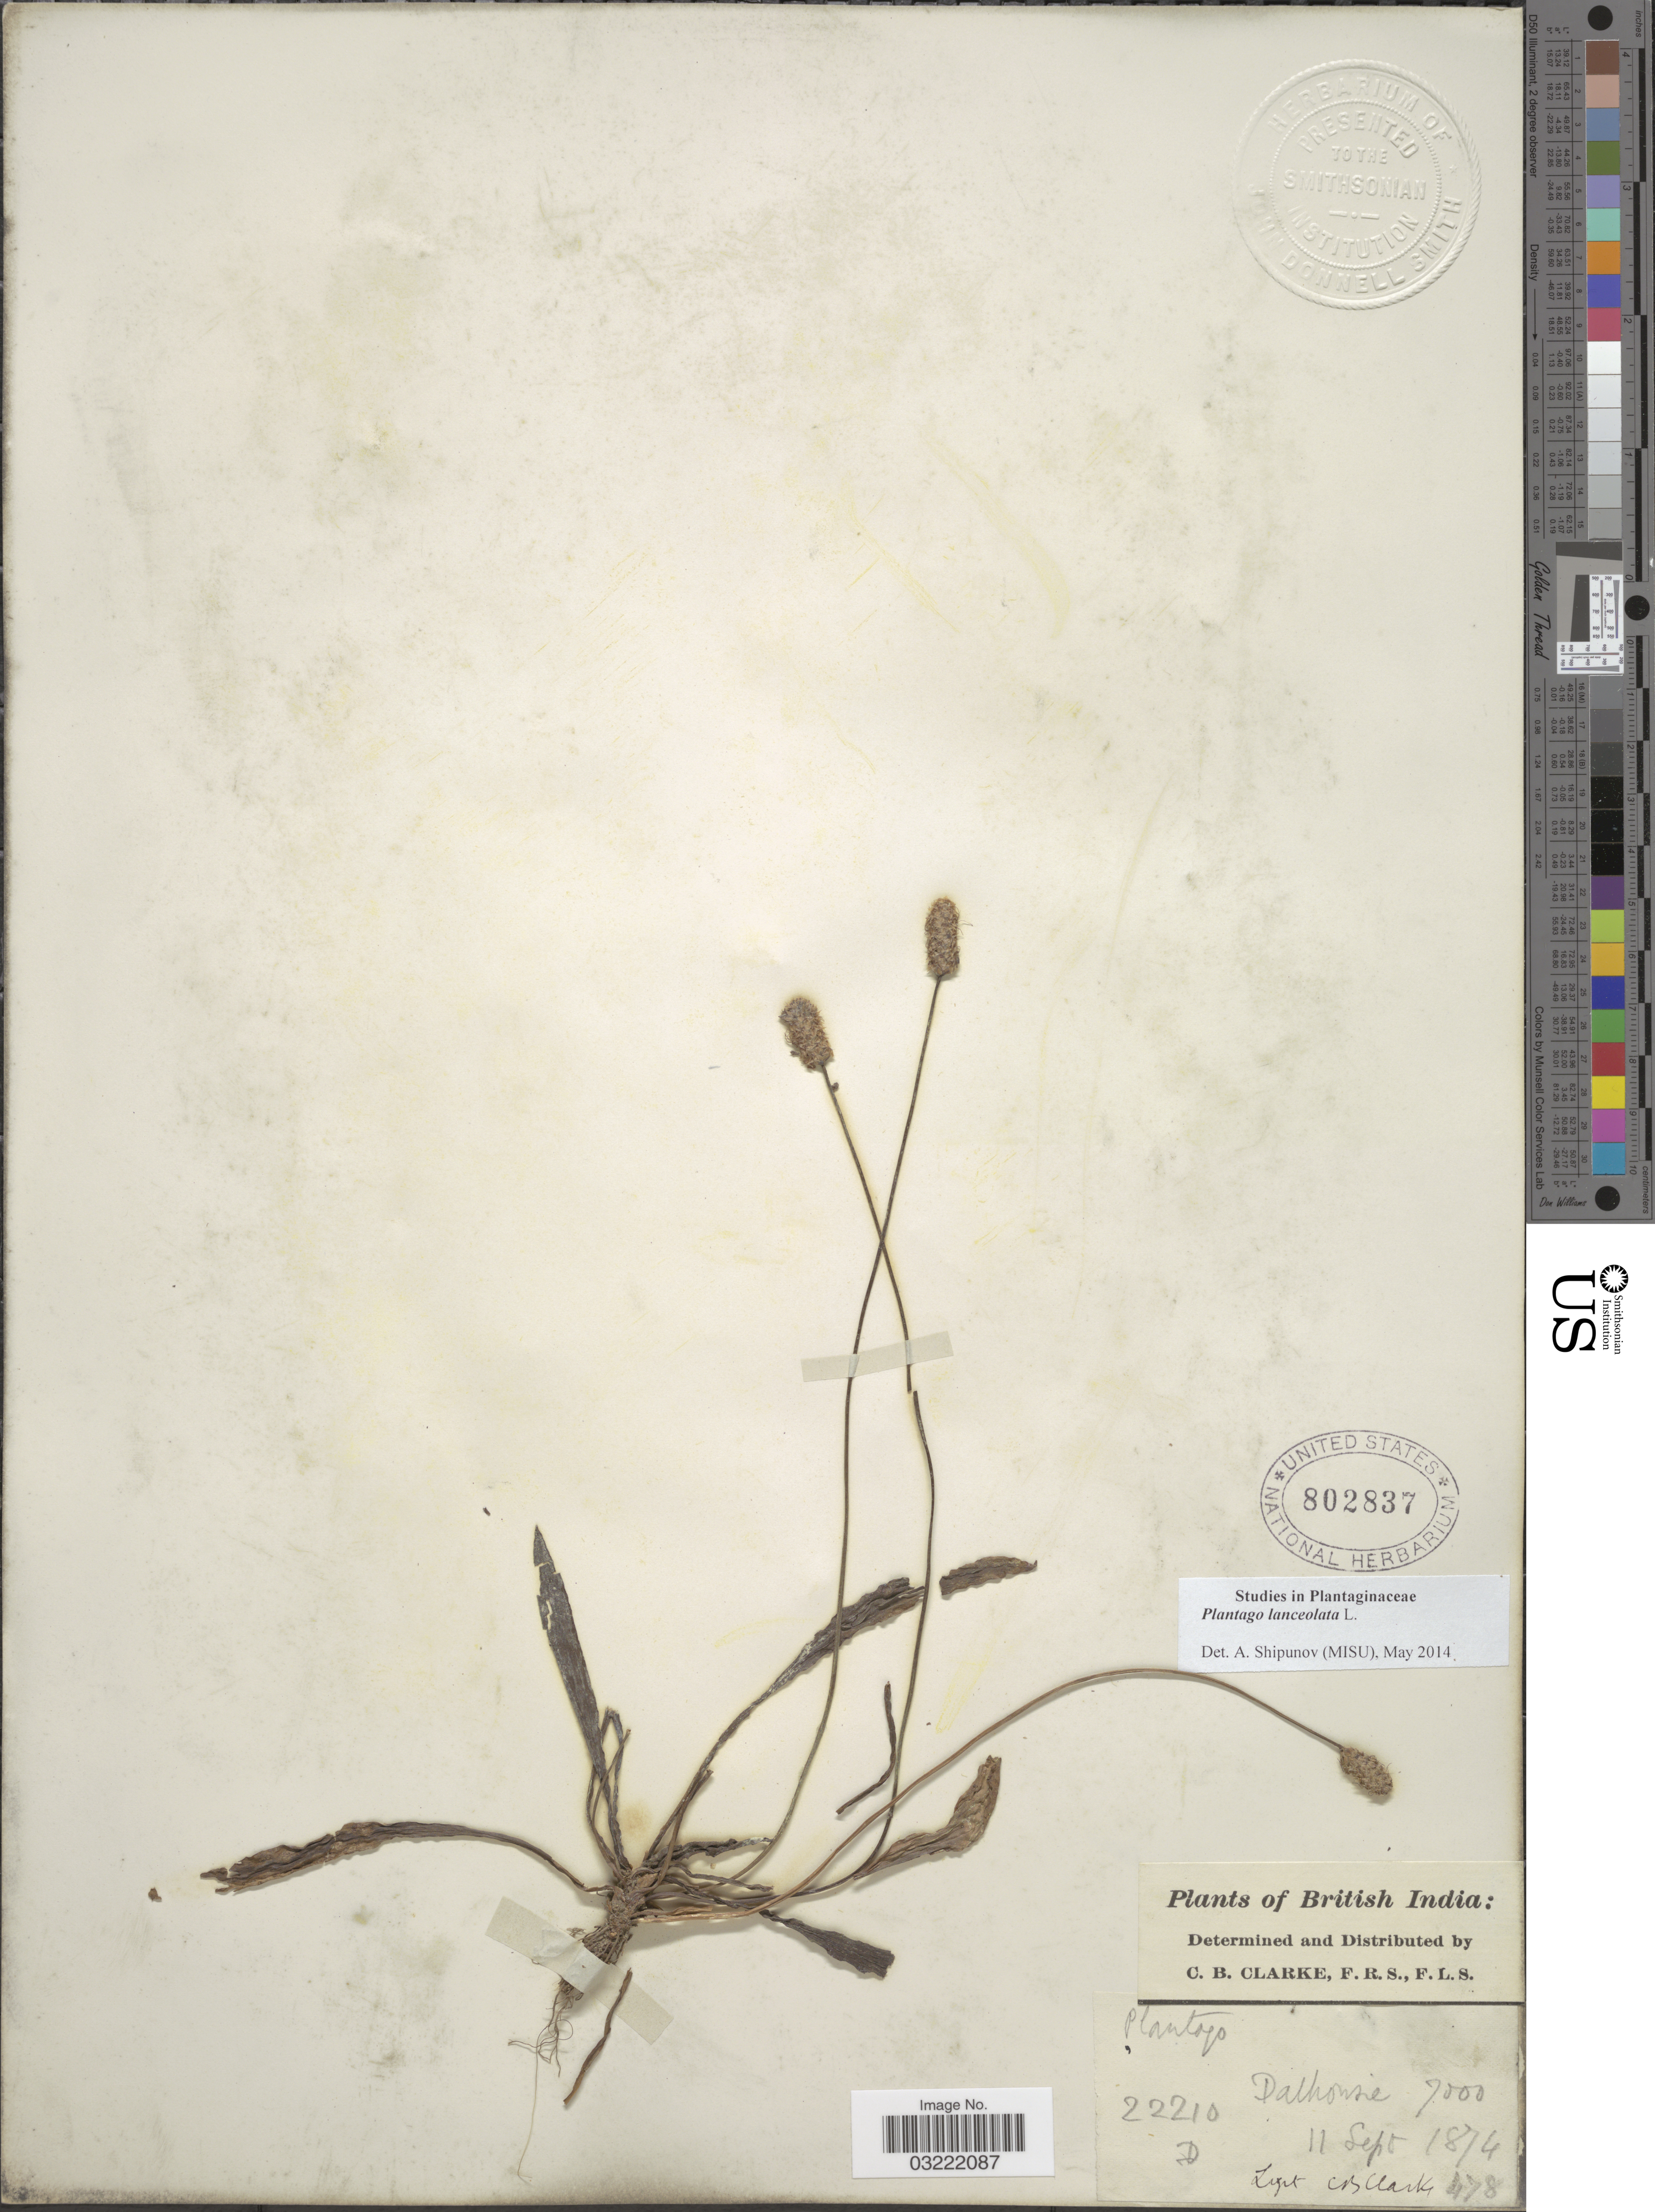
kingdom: Plantae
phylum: Tracheophyta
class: Magnoliopsida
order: Lamiales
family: Plantaginaceae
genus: Plantago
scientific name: Plantago lanceolata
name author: L.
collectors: C. B. Clarke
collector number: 22210D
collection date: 1874-09-11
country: India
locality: British India. Dalhousie.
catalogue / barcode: US 802837